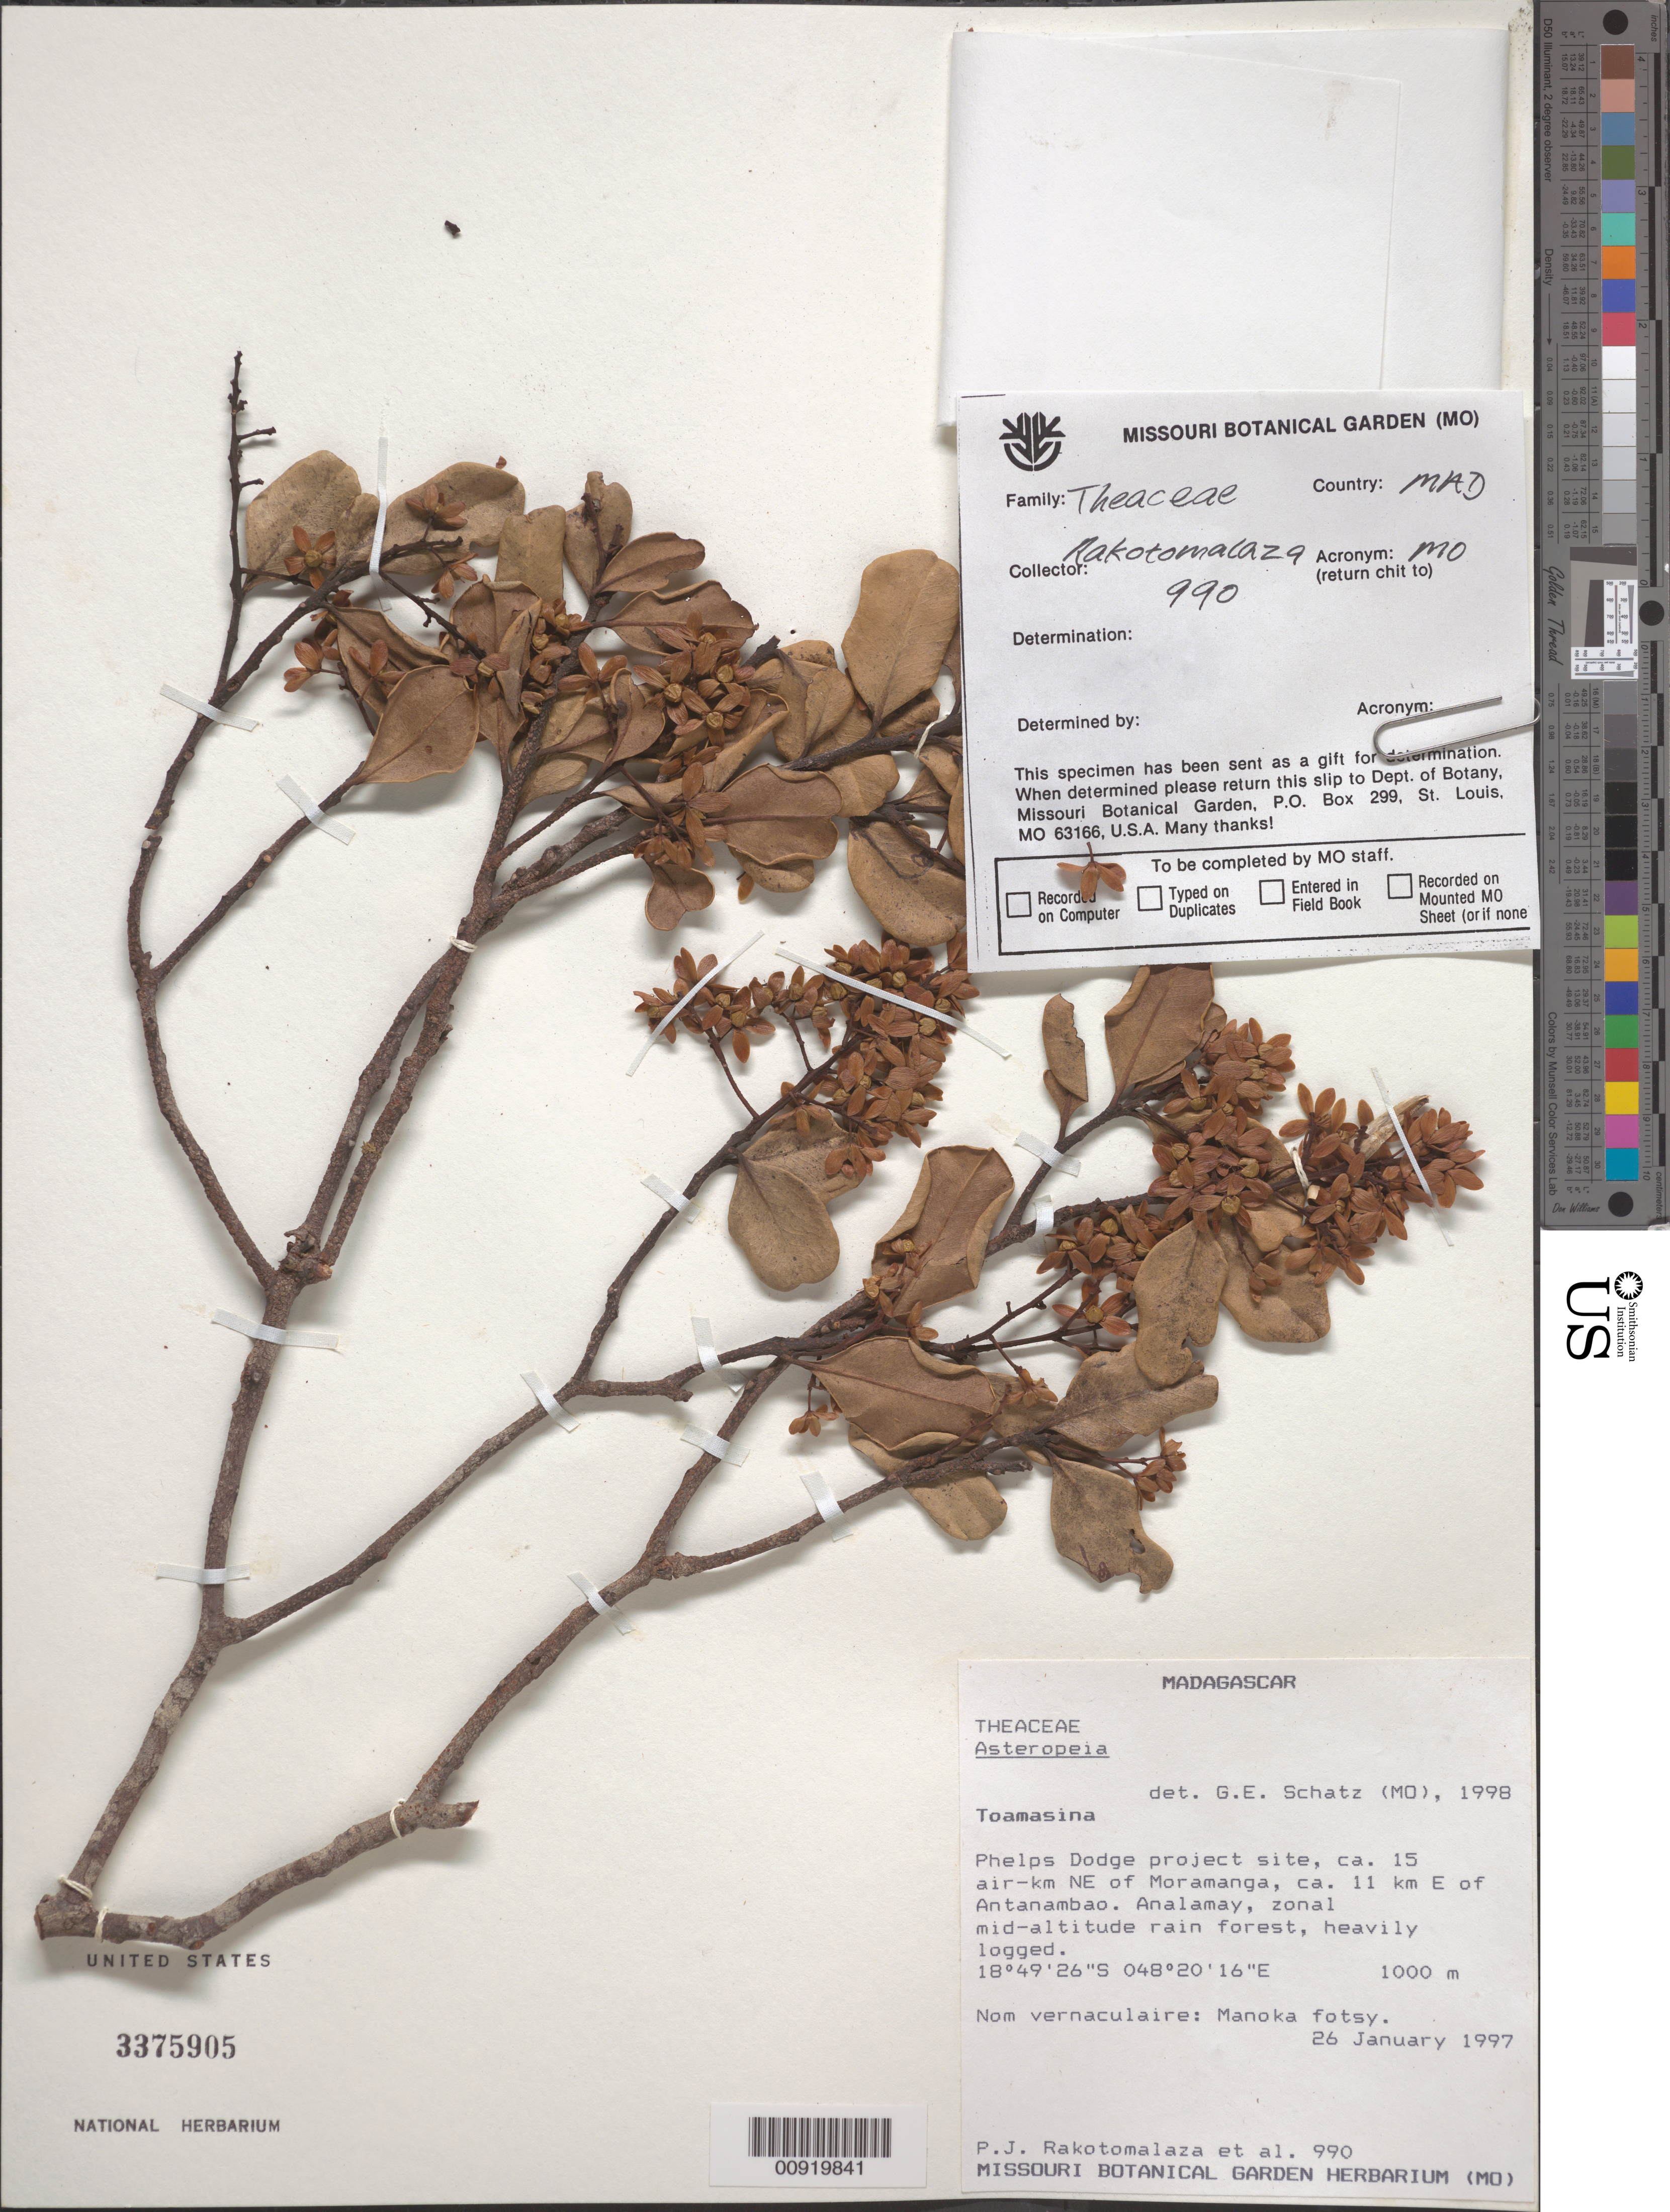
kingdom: Plantae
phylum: Tracheophyta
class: Magnoliopsida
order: Caryophyllales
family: Asteropeiaceae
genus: Asteropeia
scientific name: Asteropeia sp.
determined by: Schatz, George E.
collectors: P. J. Rakotomalaza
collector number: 990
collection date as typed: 26 Jan 1997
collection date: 1997-01-26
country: Madagascar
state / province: Alaotra Mangoro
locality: Phelps Dodge project site, ca. 15 air-km NE of Moramanga, ca. 11 km E of Antanambao. Analamay.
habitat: zonal mid-altitude rain forest, heavily logged.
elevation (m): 1000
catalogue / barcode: US 3375905